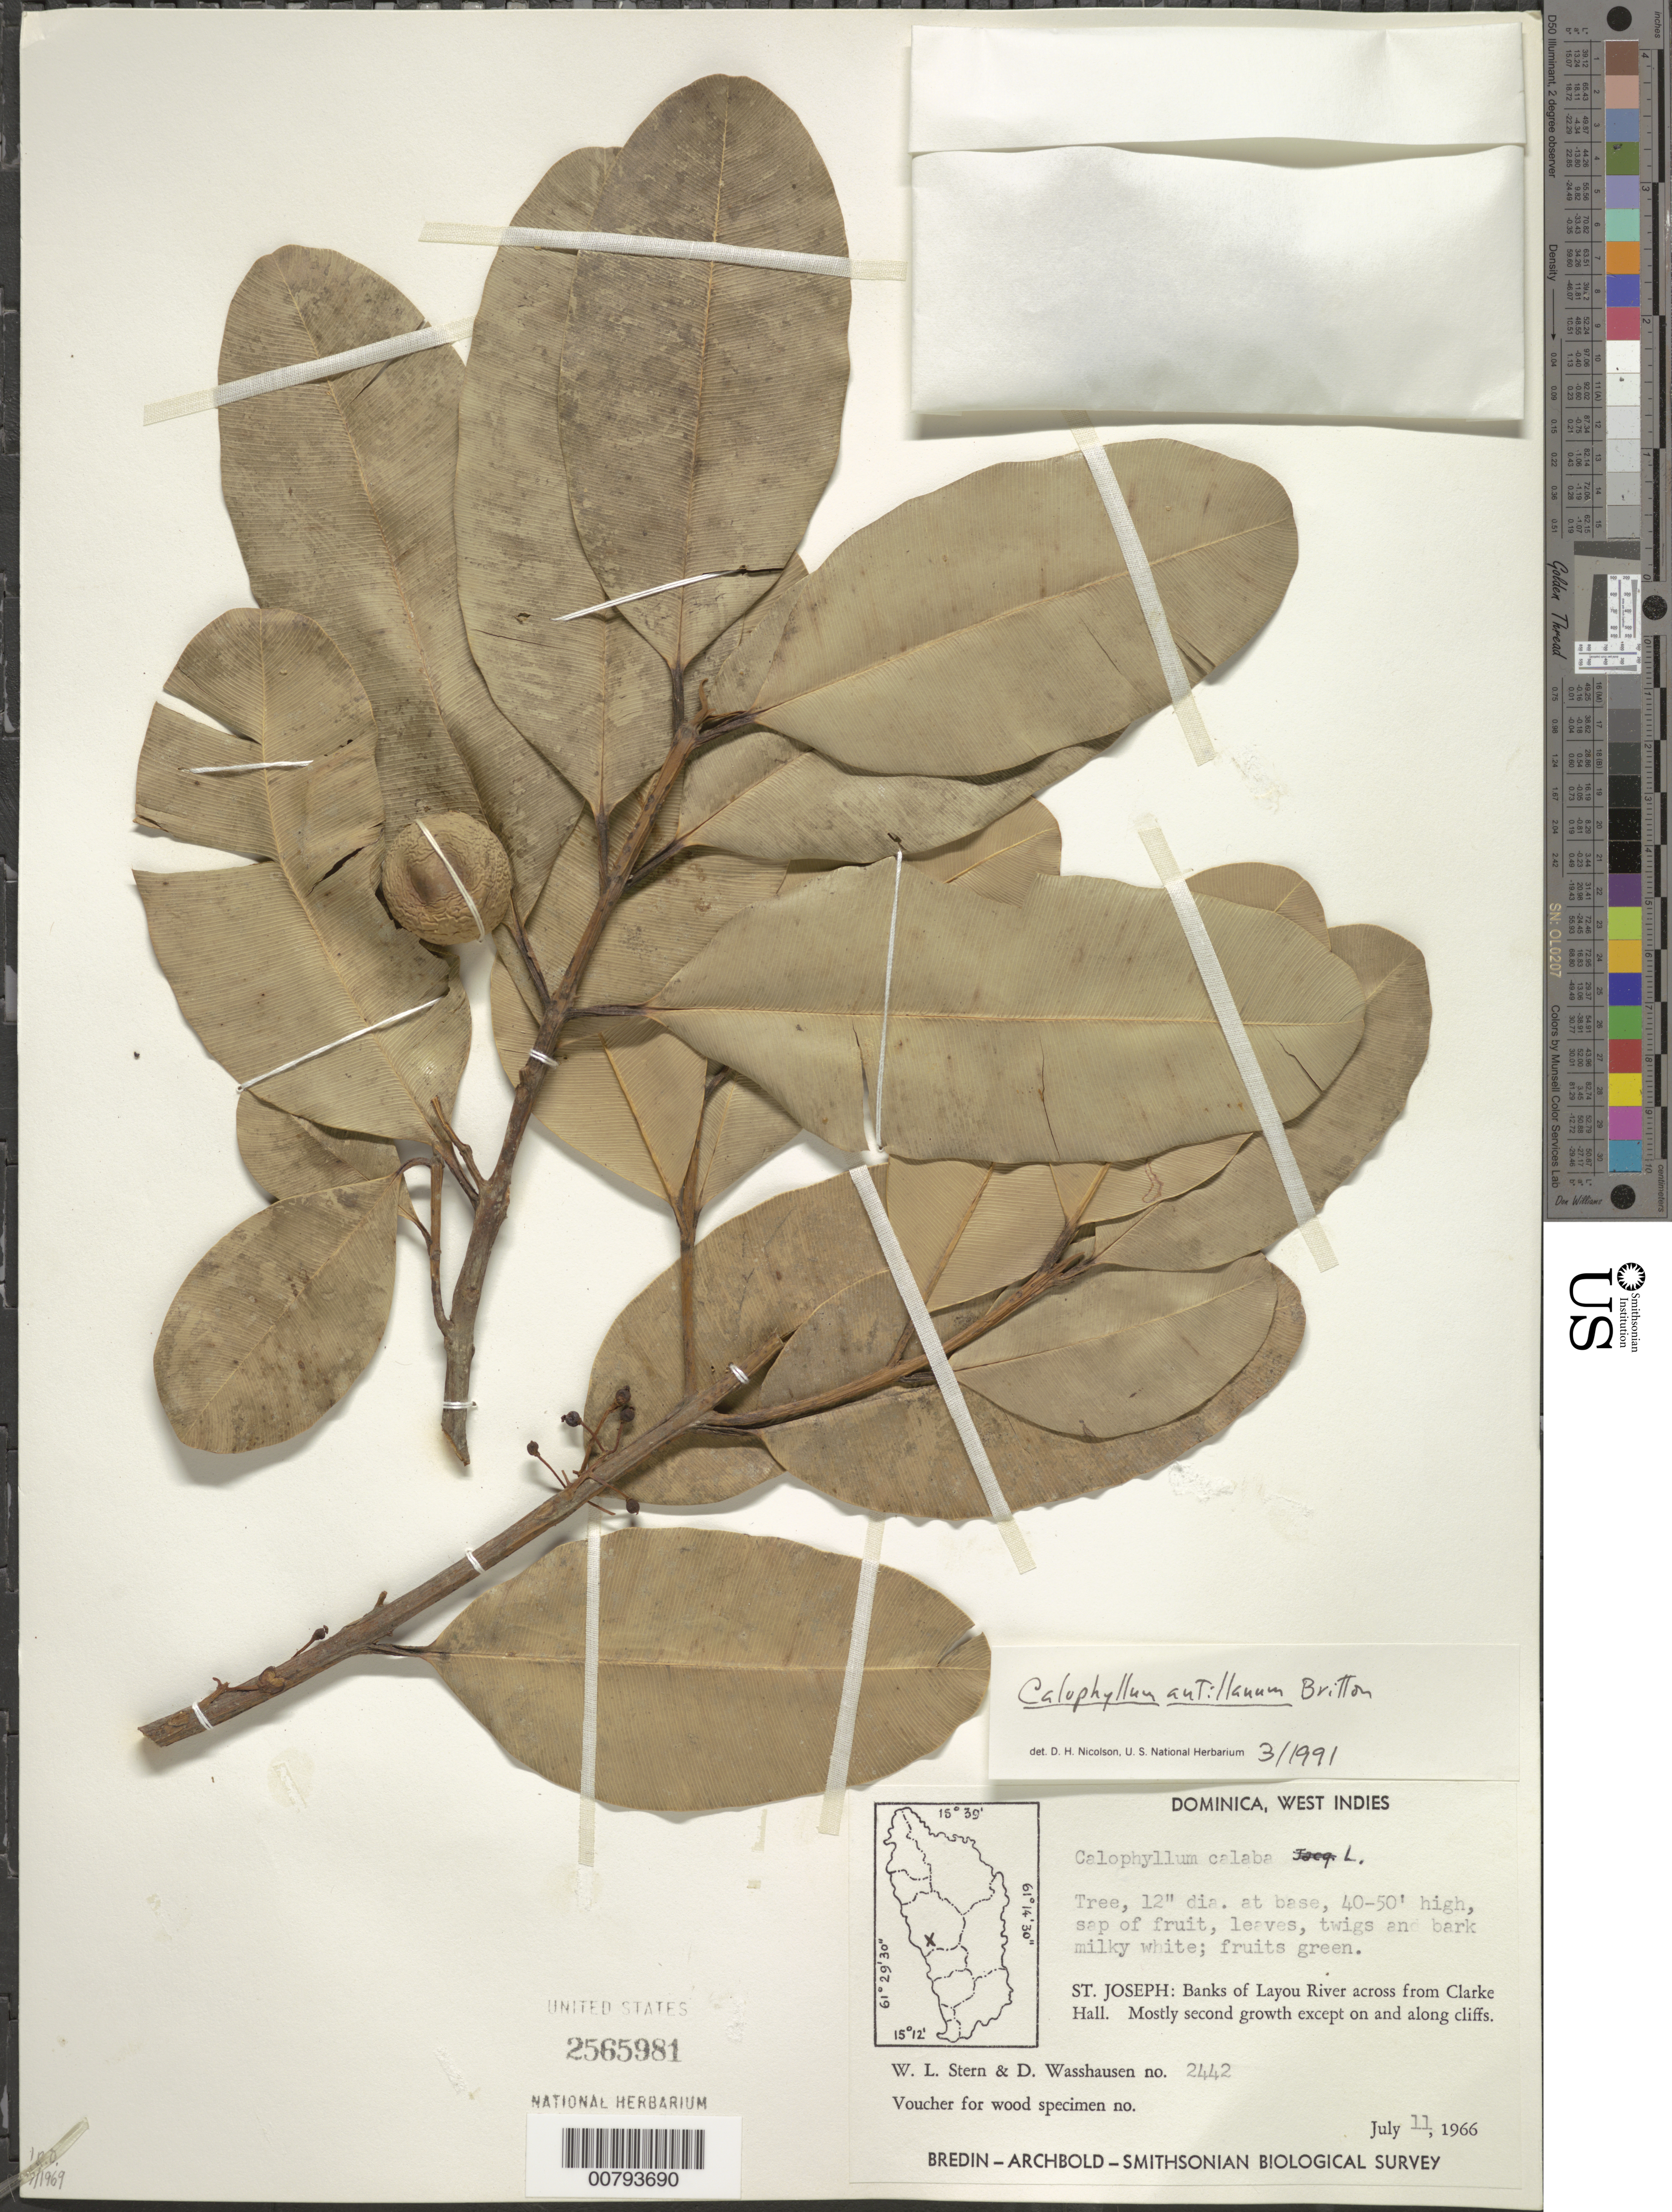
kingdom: Plantae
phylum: Tracheophyta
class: Magnoliopsida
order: Malpighiales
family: Calophyllaceae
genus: Calophyllum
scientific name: Calophyllum calaba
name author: L.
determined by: Nicolson, Dan H.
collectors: W. L. Stern & D. C. Wasshausen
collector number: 2442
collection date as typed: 11 Jul 1966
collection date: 1966-07-11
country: Dominica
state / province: St. Joseph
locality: Banks of Layou River across from Clarke Hall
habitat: Mostly second growth except along cliffs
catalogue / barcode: US 2565981